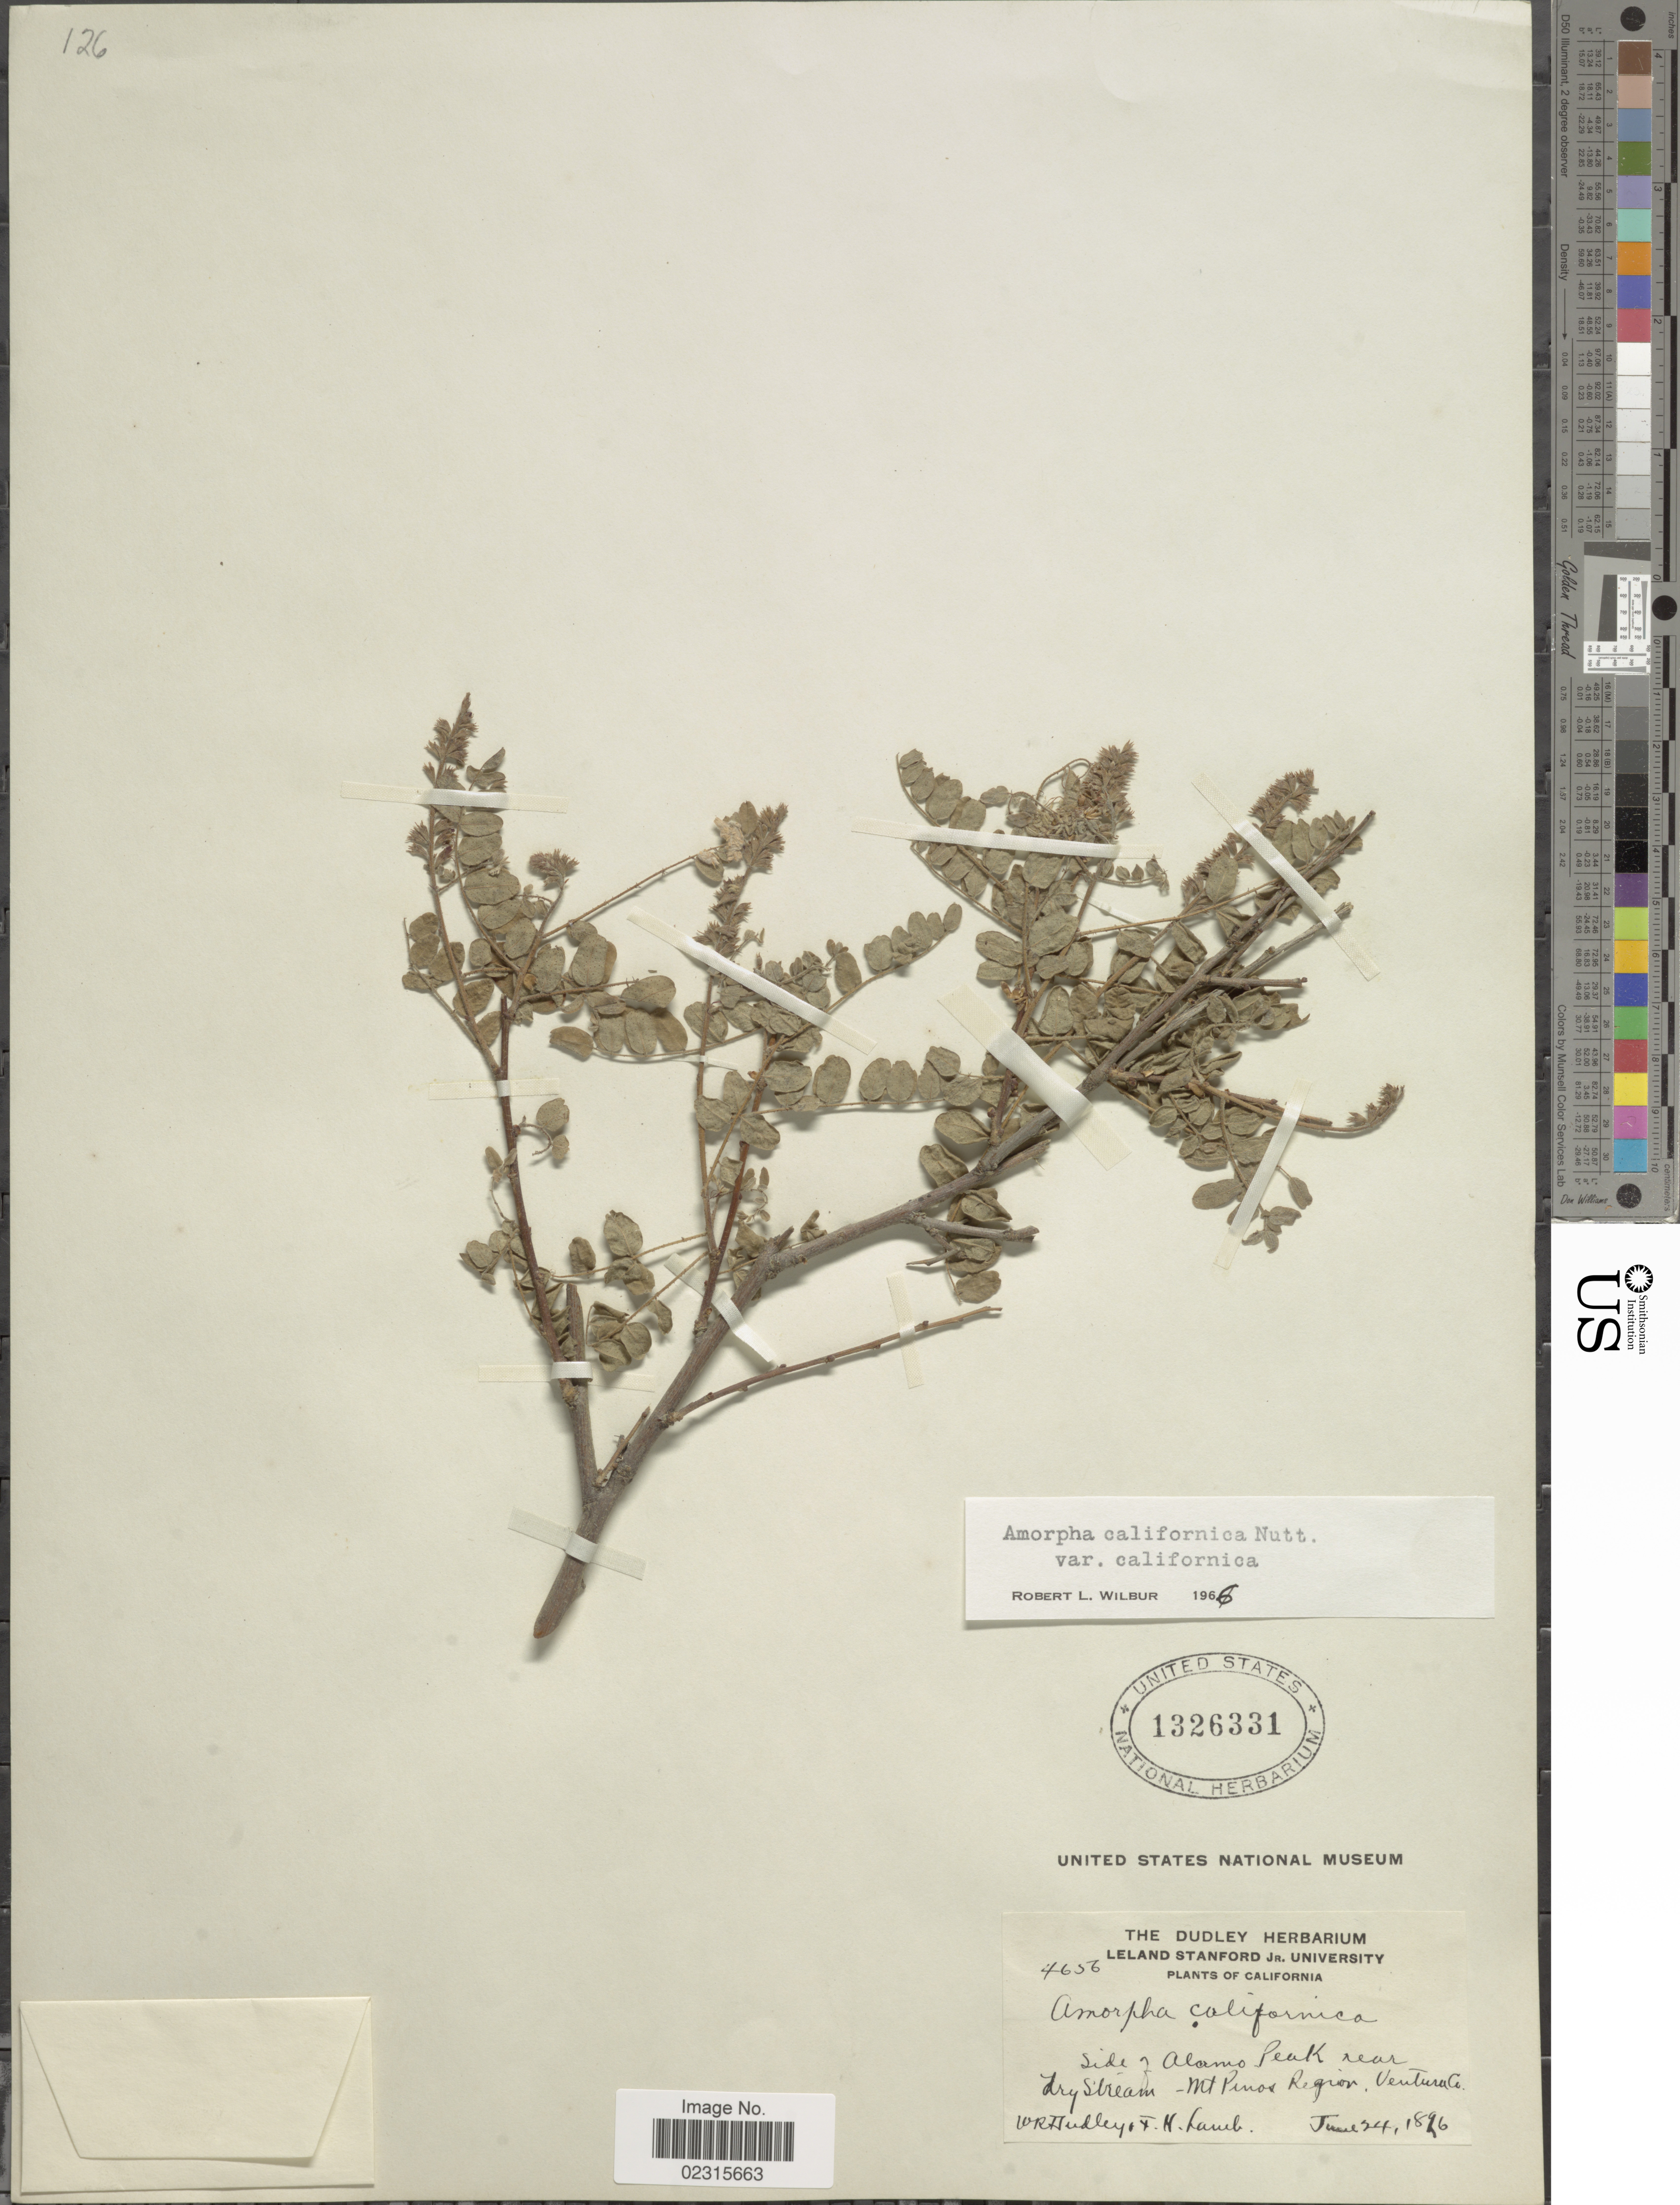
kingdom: Plantae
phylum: Tracheophyta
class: Magnoliopsida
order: Fabales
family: Fabaceae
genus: Amorpha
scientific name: Amorpha californica var. californica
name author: Nutt.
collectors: W. Dudley & F. H. Lamb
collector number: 4656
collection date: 1896-06-24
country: United States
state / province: California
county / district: Ventura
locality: Side of Alamo Peak near dry stream, Mt. Pinos Region, Ventura Co.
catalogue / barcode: US 1326331